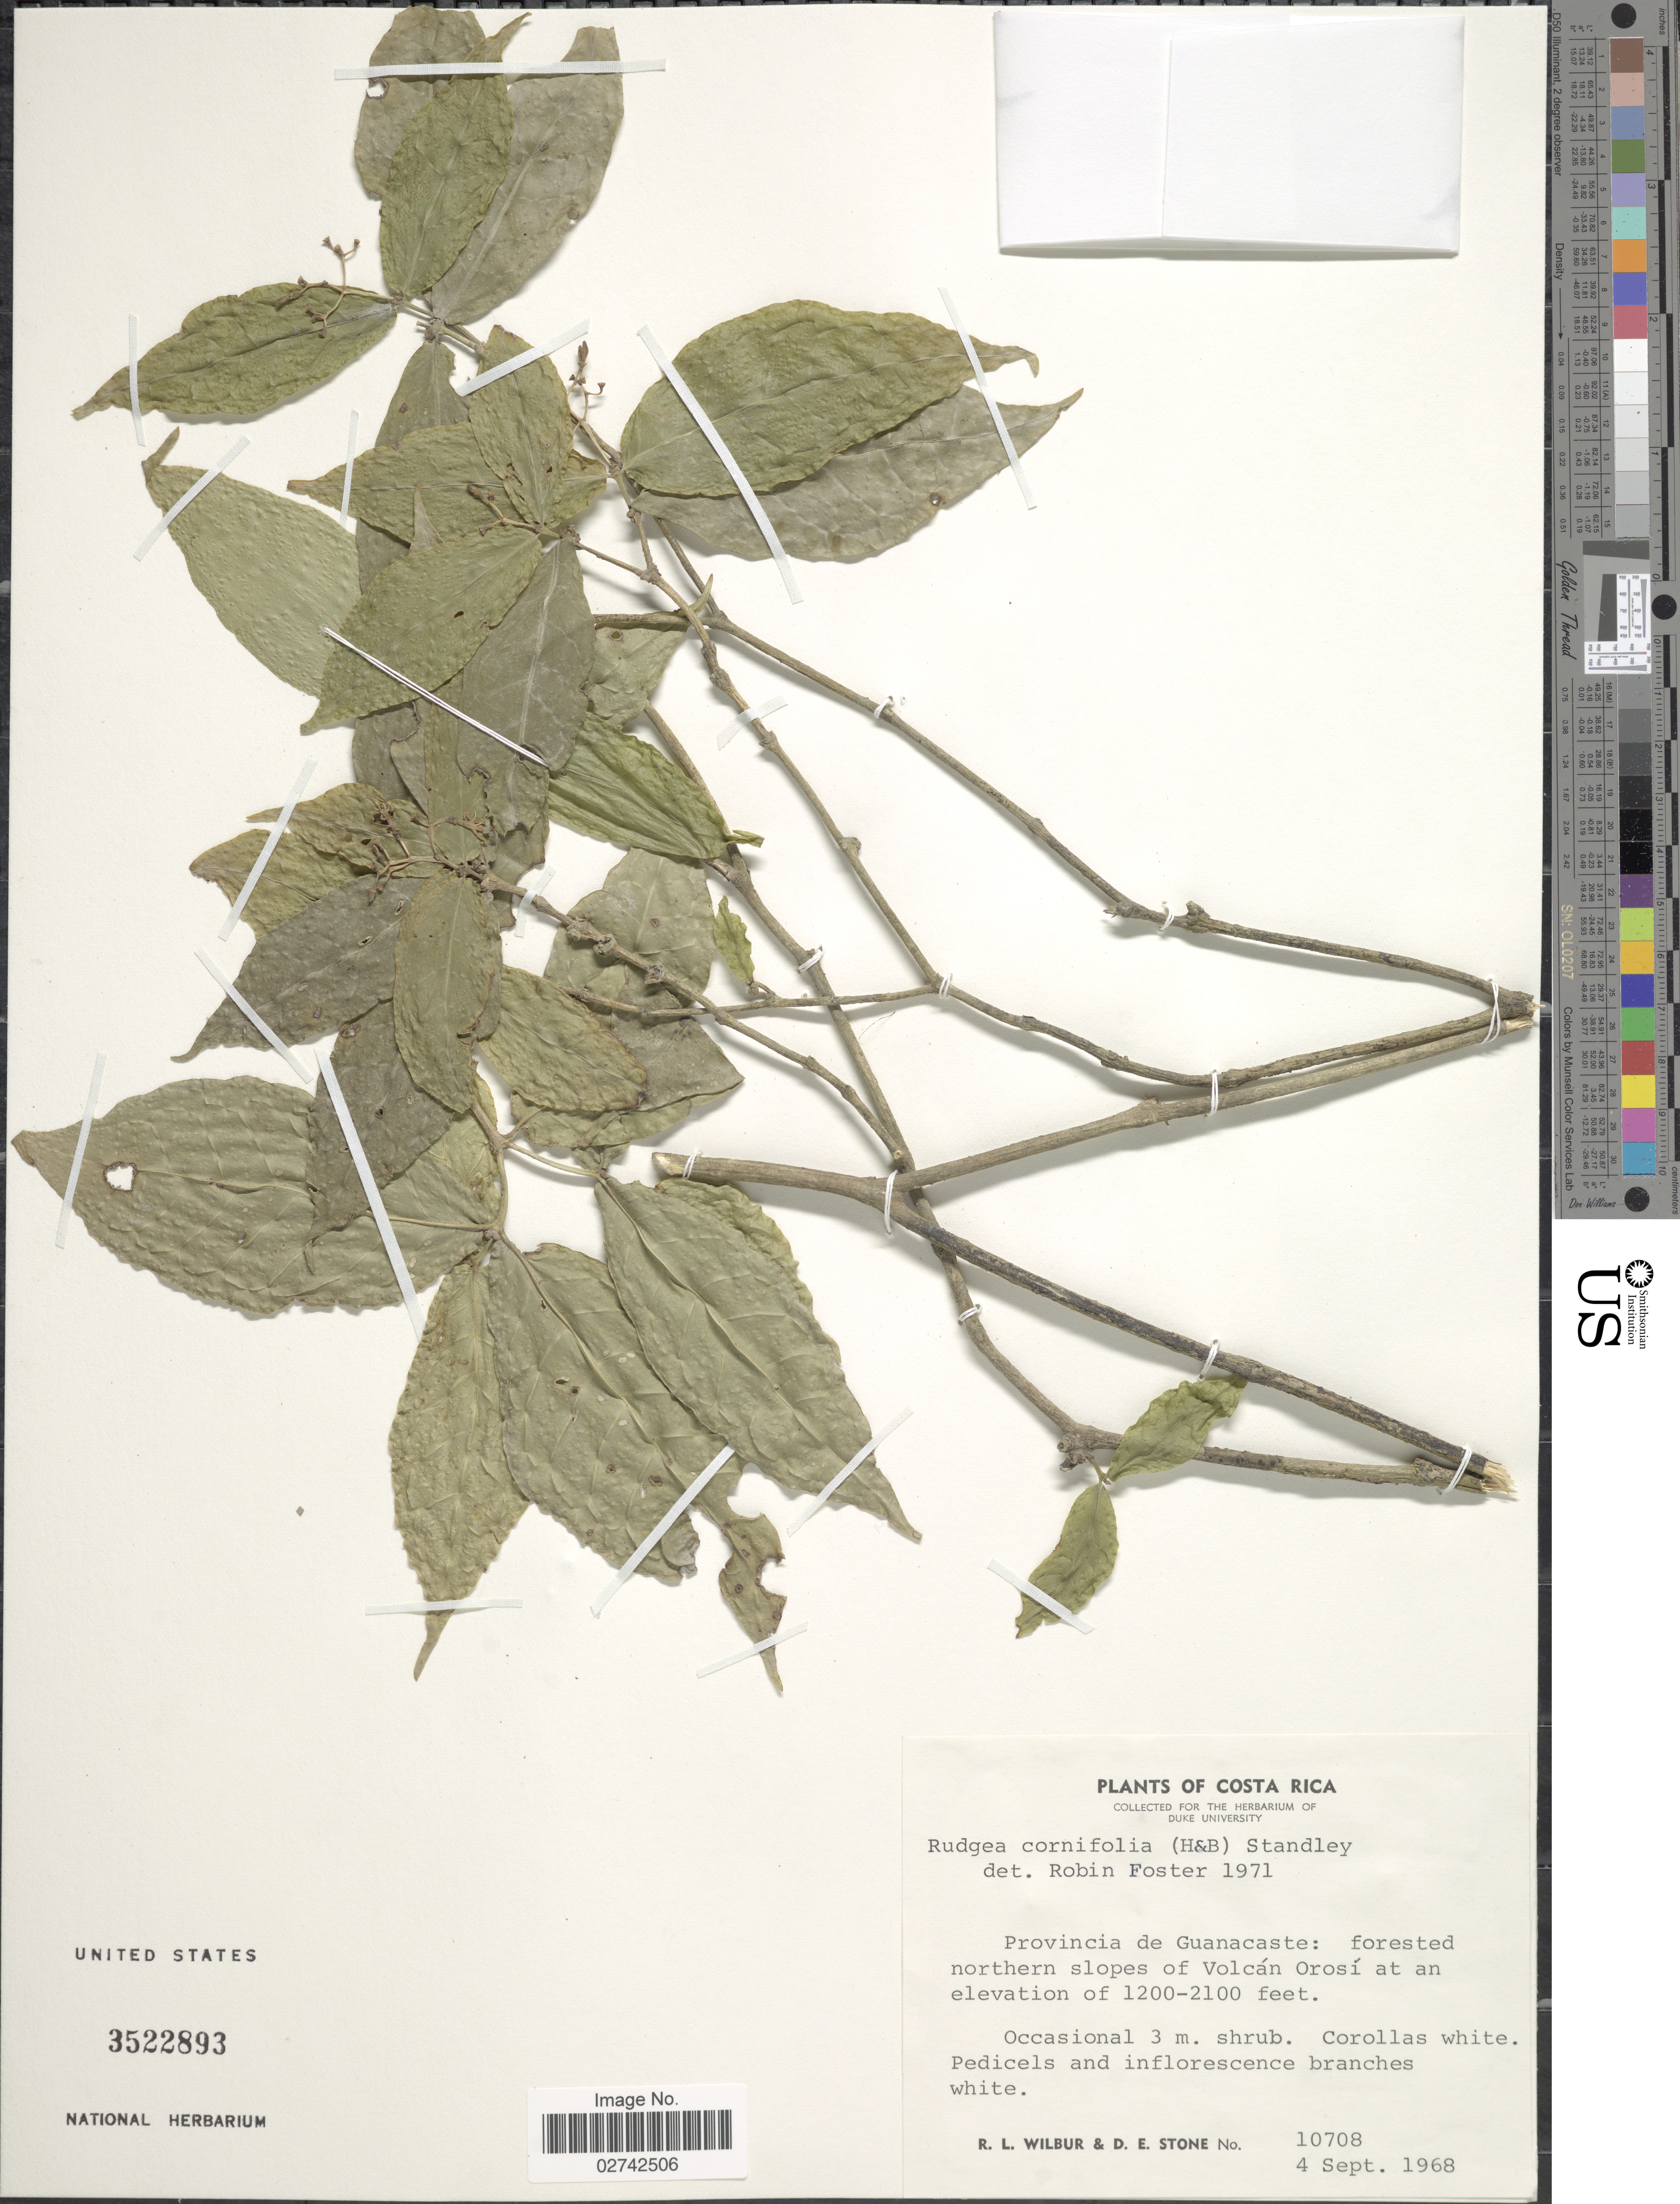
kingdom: Plantae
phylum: Tracheophyta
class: Magnoliopsida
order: Gentianales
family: Rubiaceae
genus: Rudgea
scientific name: Rudgea cornifolia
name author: (Kunth) Standl.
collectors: R. L. Wilbur & D. E. Stone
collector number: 10708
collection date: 1968-09-04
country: Costa Rica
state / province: Guanacaste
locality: Provincia de Guanacaste: forested northern slopes of Volcan Orosi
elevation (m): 366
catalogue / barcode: US 3522893